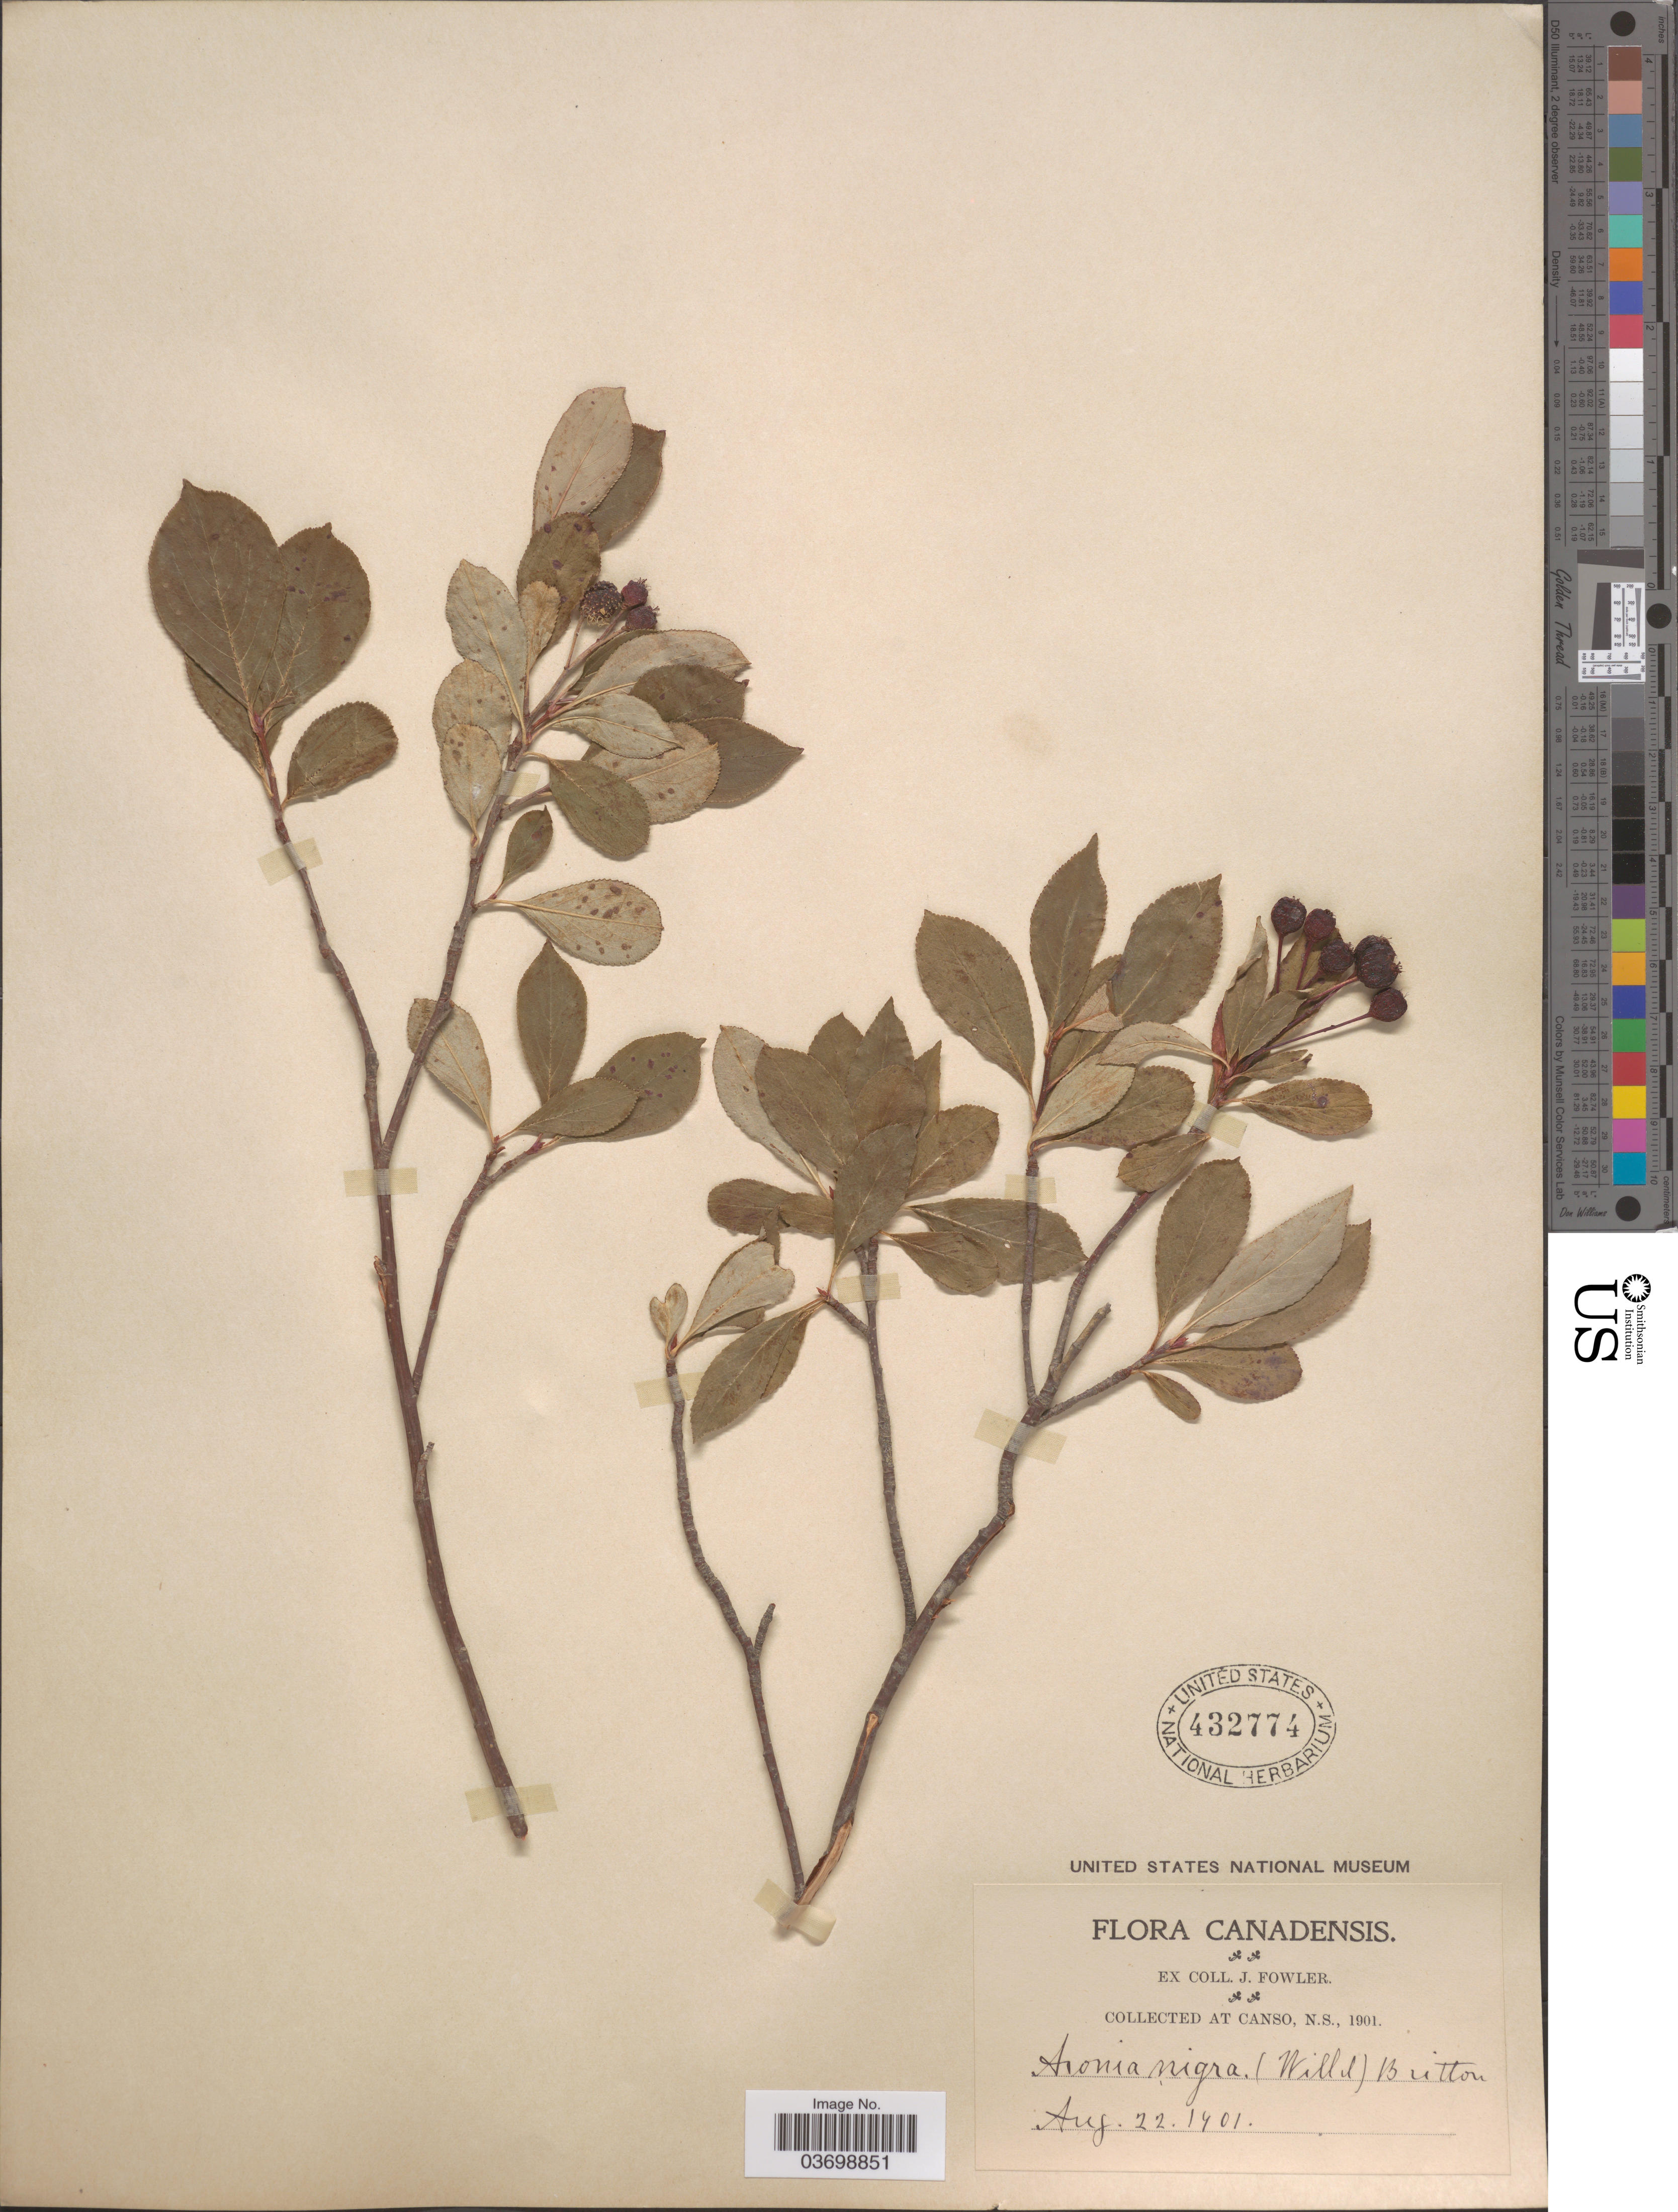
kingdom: Plantae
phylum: Tracheophyta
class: Magnoliopsida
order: Rosales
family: Rosaceae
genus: Aronia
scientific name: Aronia melanocarpa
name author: (Michx.) Elliott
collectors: J. Fowler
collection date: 1901-08-22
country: Canada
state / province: Nova Scotia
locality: At Canso.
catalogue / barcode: US 432774